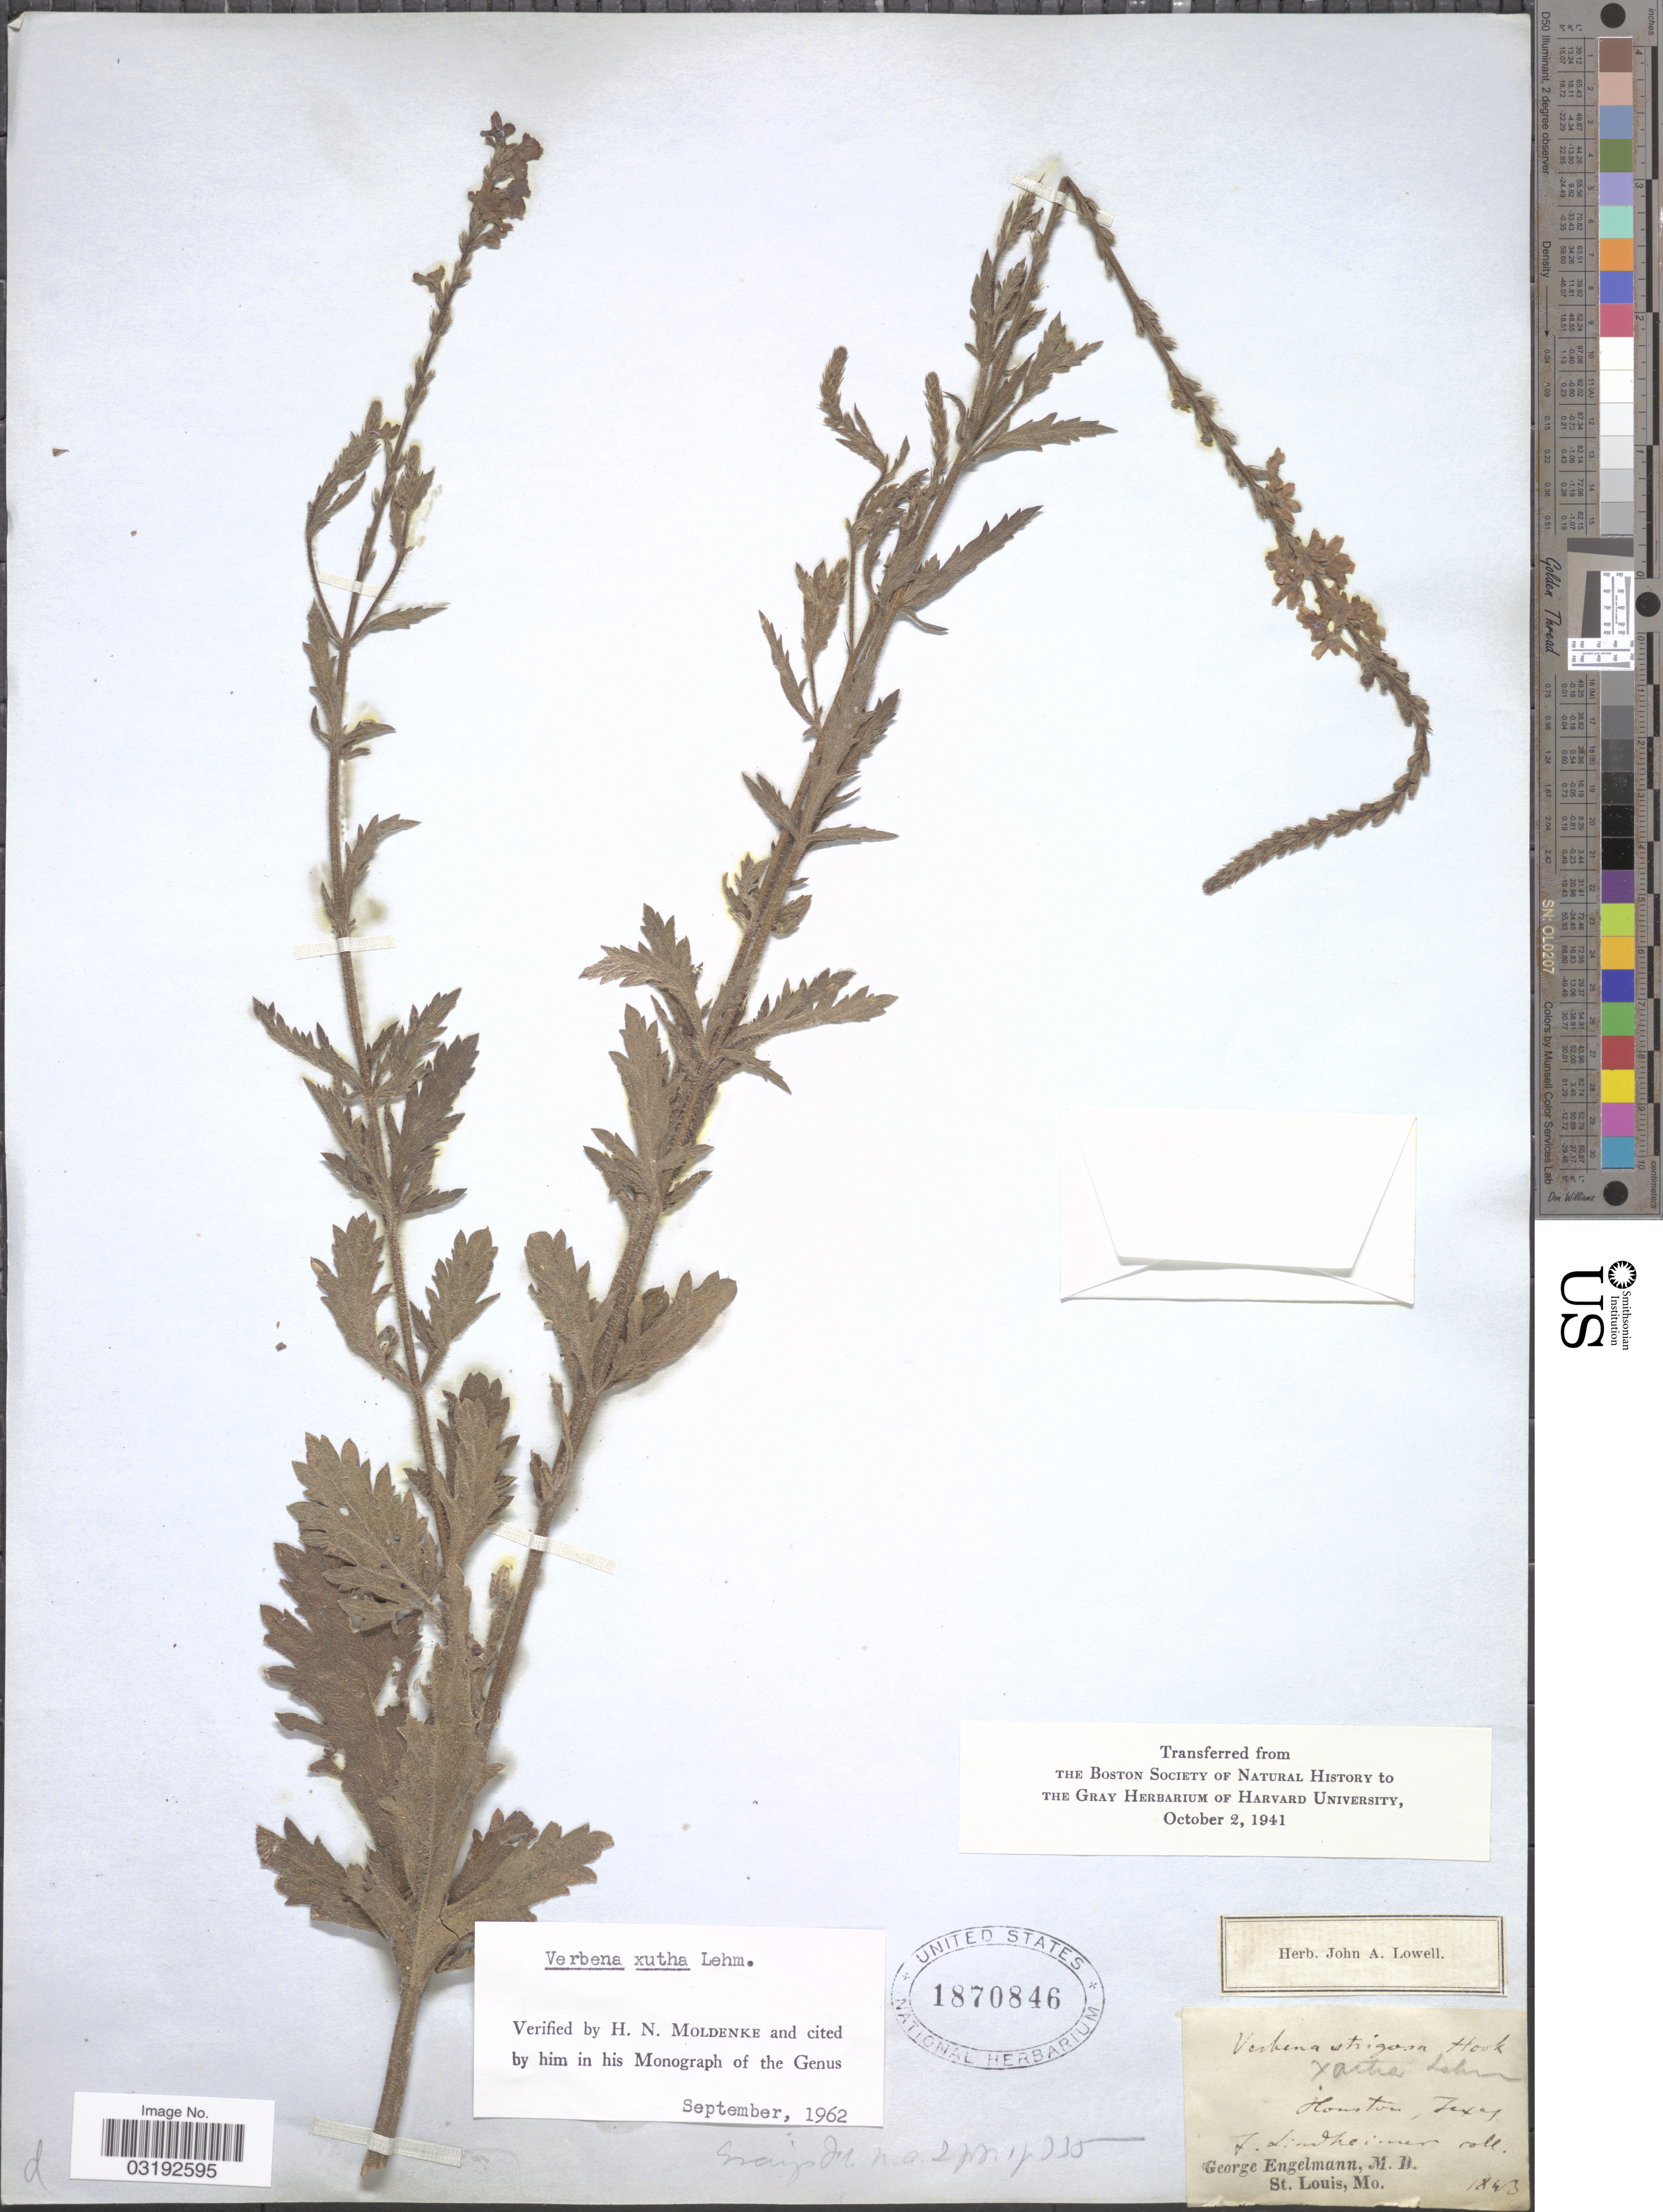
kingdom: Plantae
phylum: Tracheophyta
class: Magnoliopsida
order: Lamiales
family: Verbenaceae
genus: Verbena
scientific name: Verbena xutha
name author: Lehm.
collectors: F. J. Lindheimer & G. Engelmann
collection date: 1843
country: United States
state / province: Texas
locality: Houston.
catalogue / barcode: US 1870846